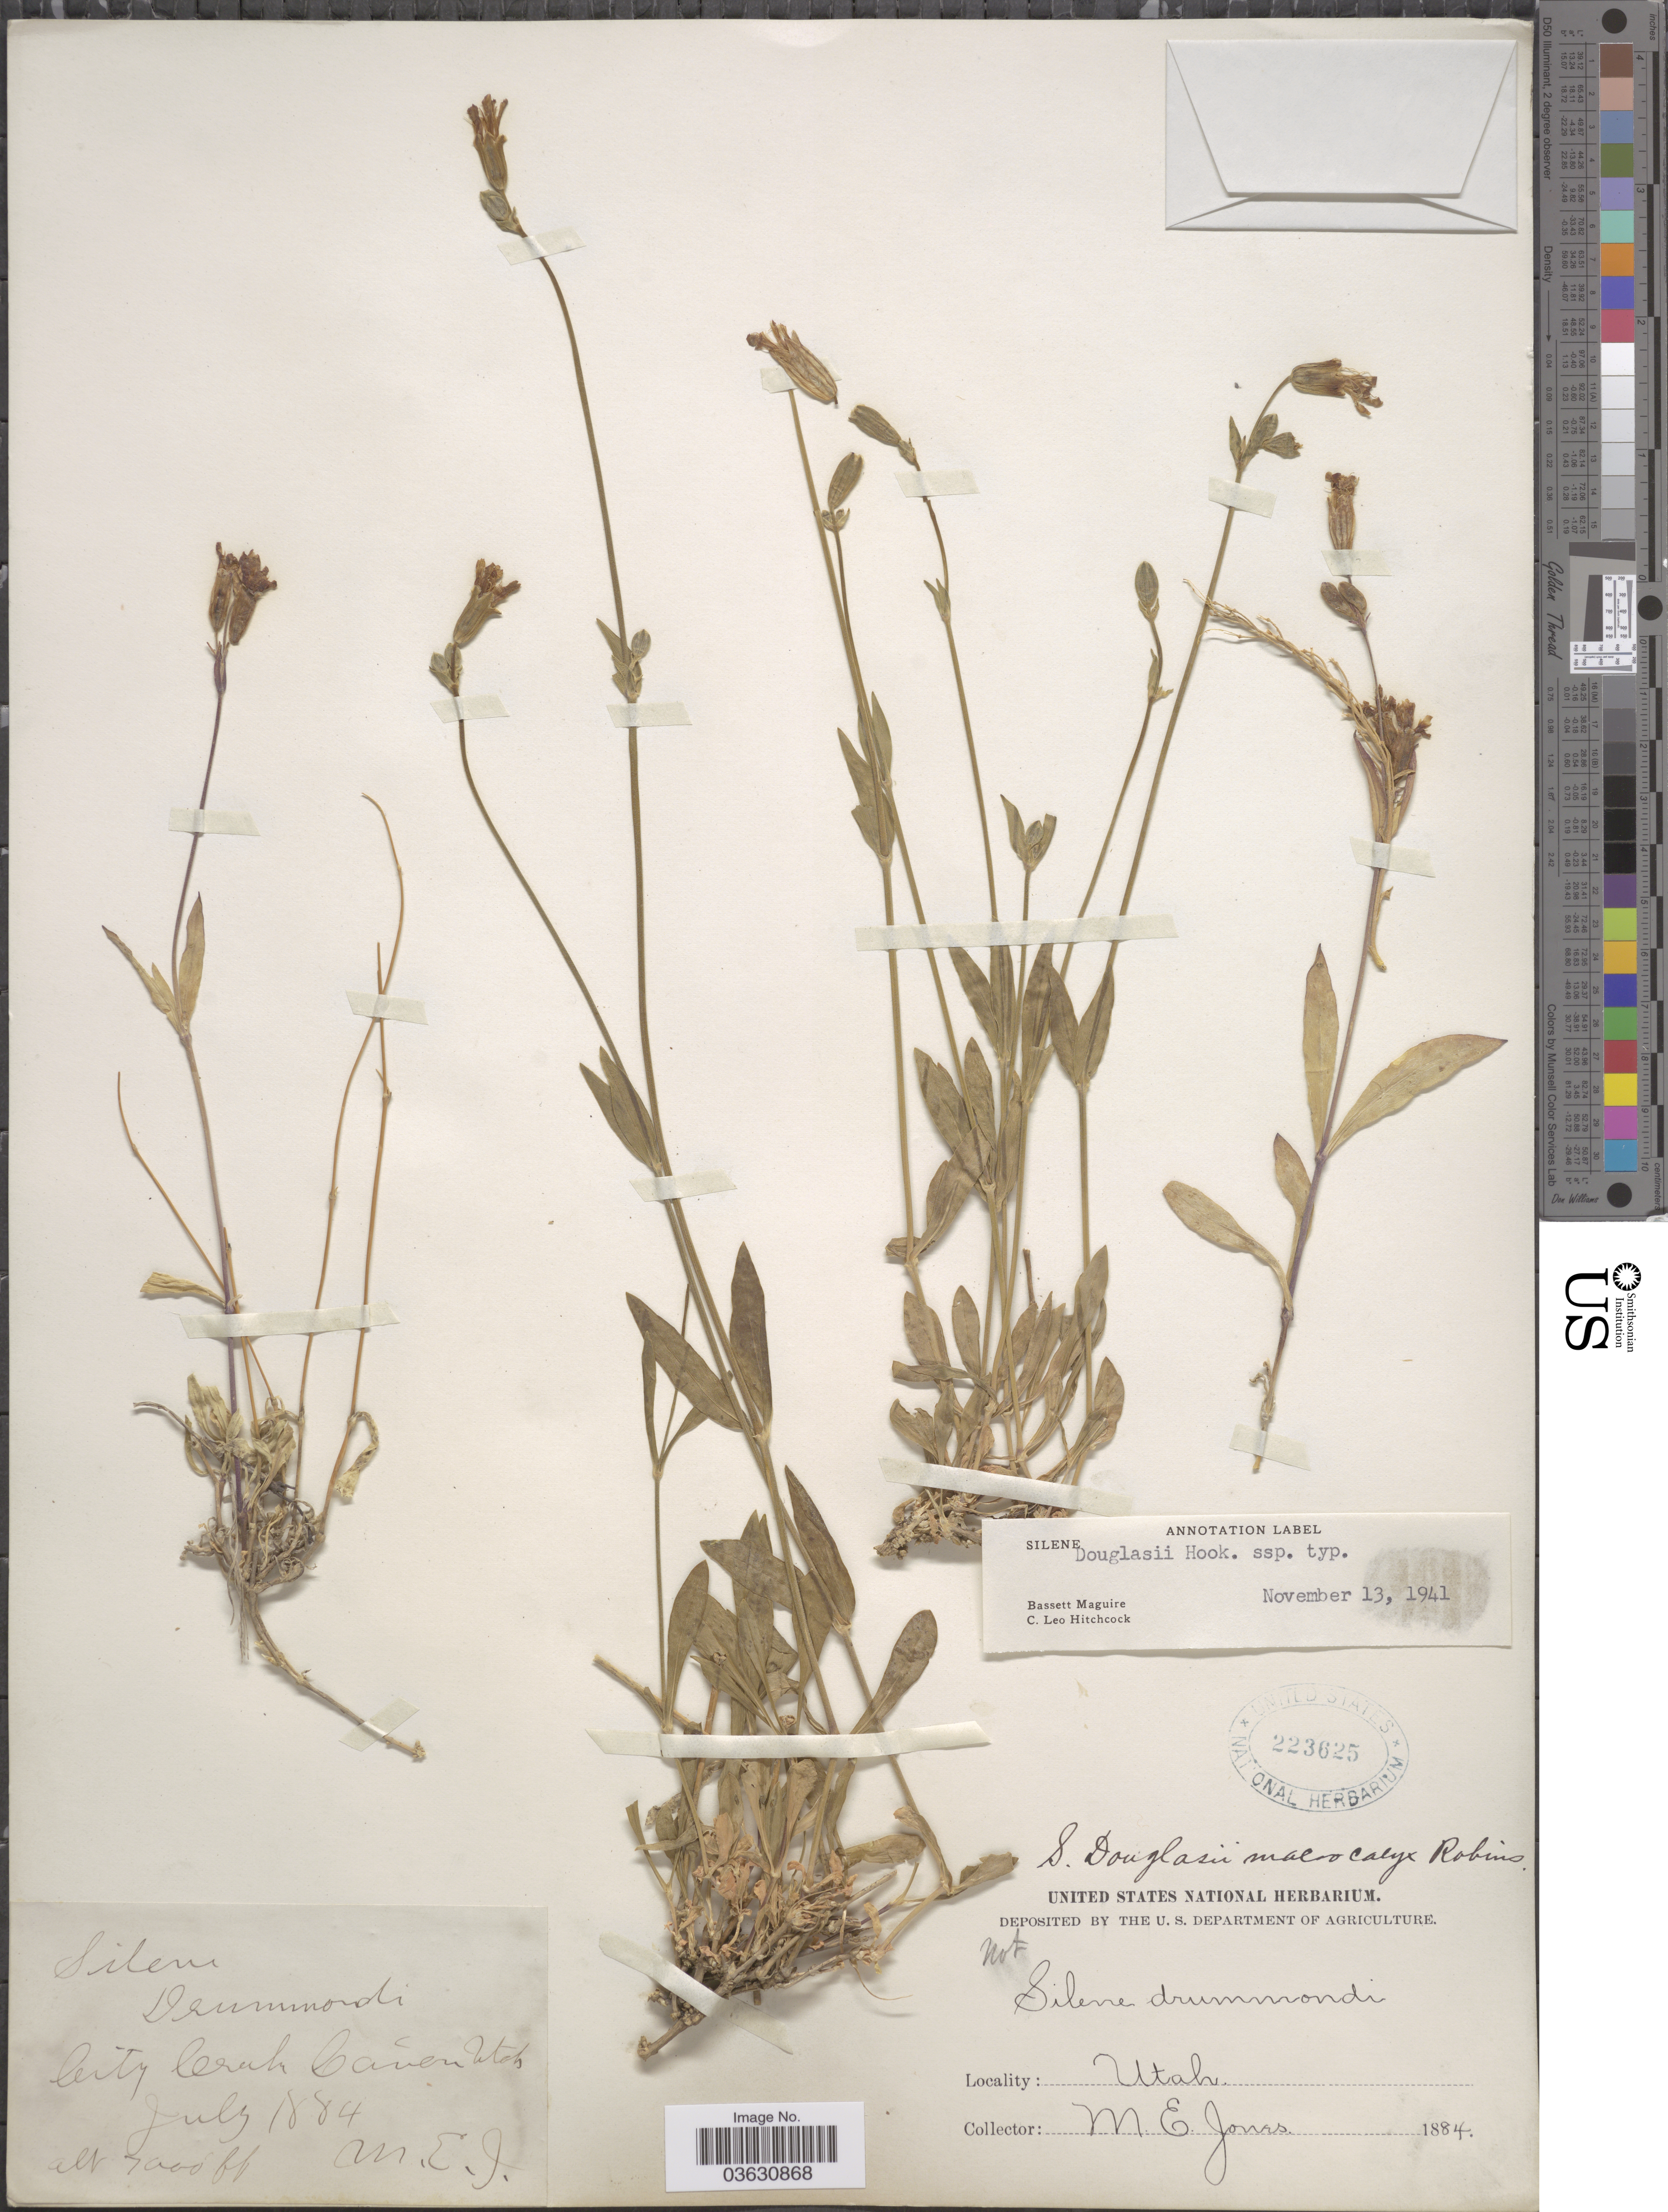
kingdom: Plantae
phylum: Tracheophyta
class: Magnoliopsida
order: Caryophyllales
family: Caryophyllaceae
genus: Silene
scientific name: Silene douglasii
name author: Hook.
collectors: M. E. Jones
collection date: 1884-07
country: United States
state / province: Utah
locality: City Creek Canon.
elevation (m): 2134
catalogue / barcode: US 223625